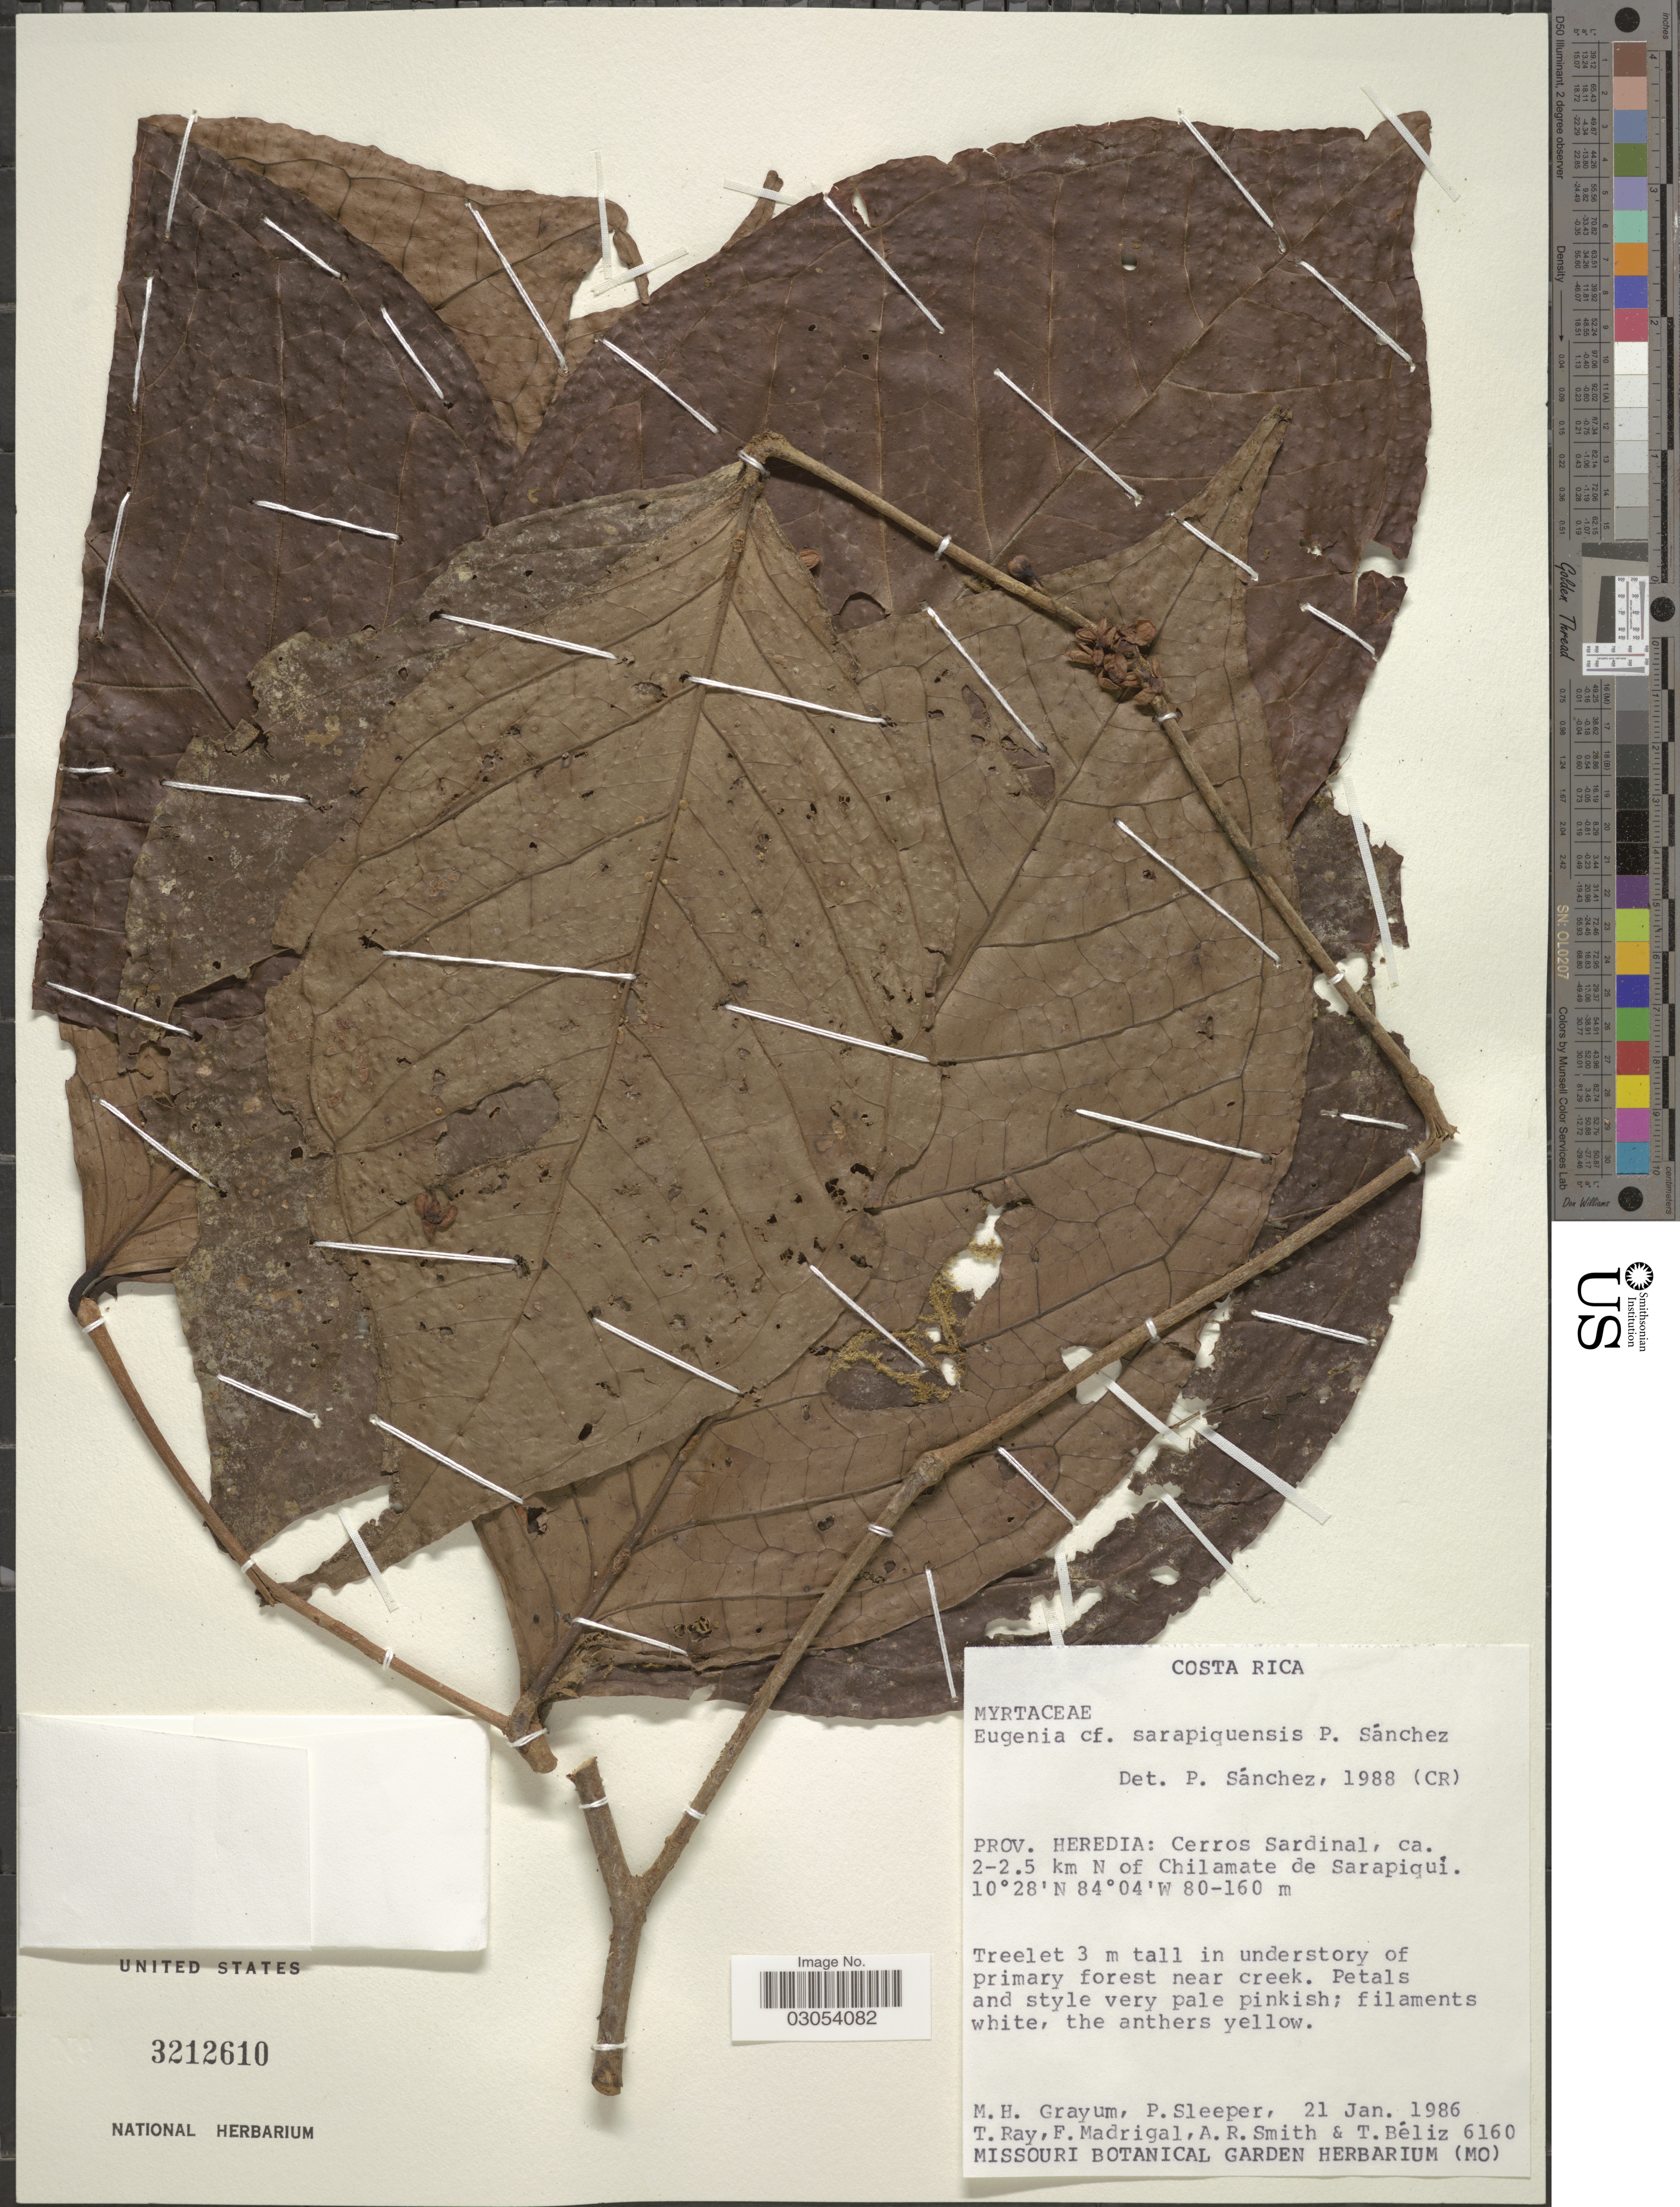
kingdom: Plantae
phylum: Tracheophyta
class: Magnoliopsida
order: Myrtales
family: Myrtaceae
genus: Eugenia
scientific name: Eugenia sarapiquensis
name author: P.E. Sánchez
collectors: M. H. Grayum, P. Sleeper, T. Ray, F. Madrigal & et al.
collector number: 6160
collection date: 1986-01-21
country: Costa Rica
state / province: Heredia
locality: Cerros Sardinal, ca. 2-2.5 km N of Chilamate de Sarapiquí.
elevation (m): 80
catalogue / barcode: US 3212610